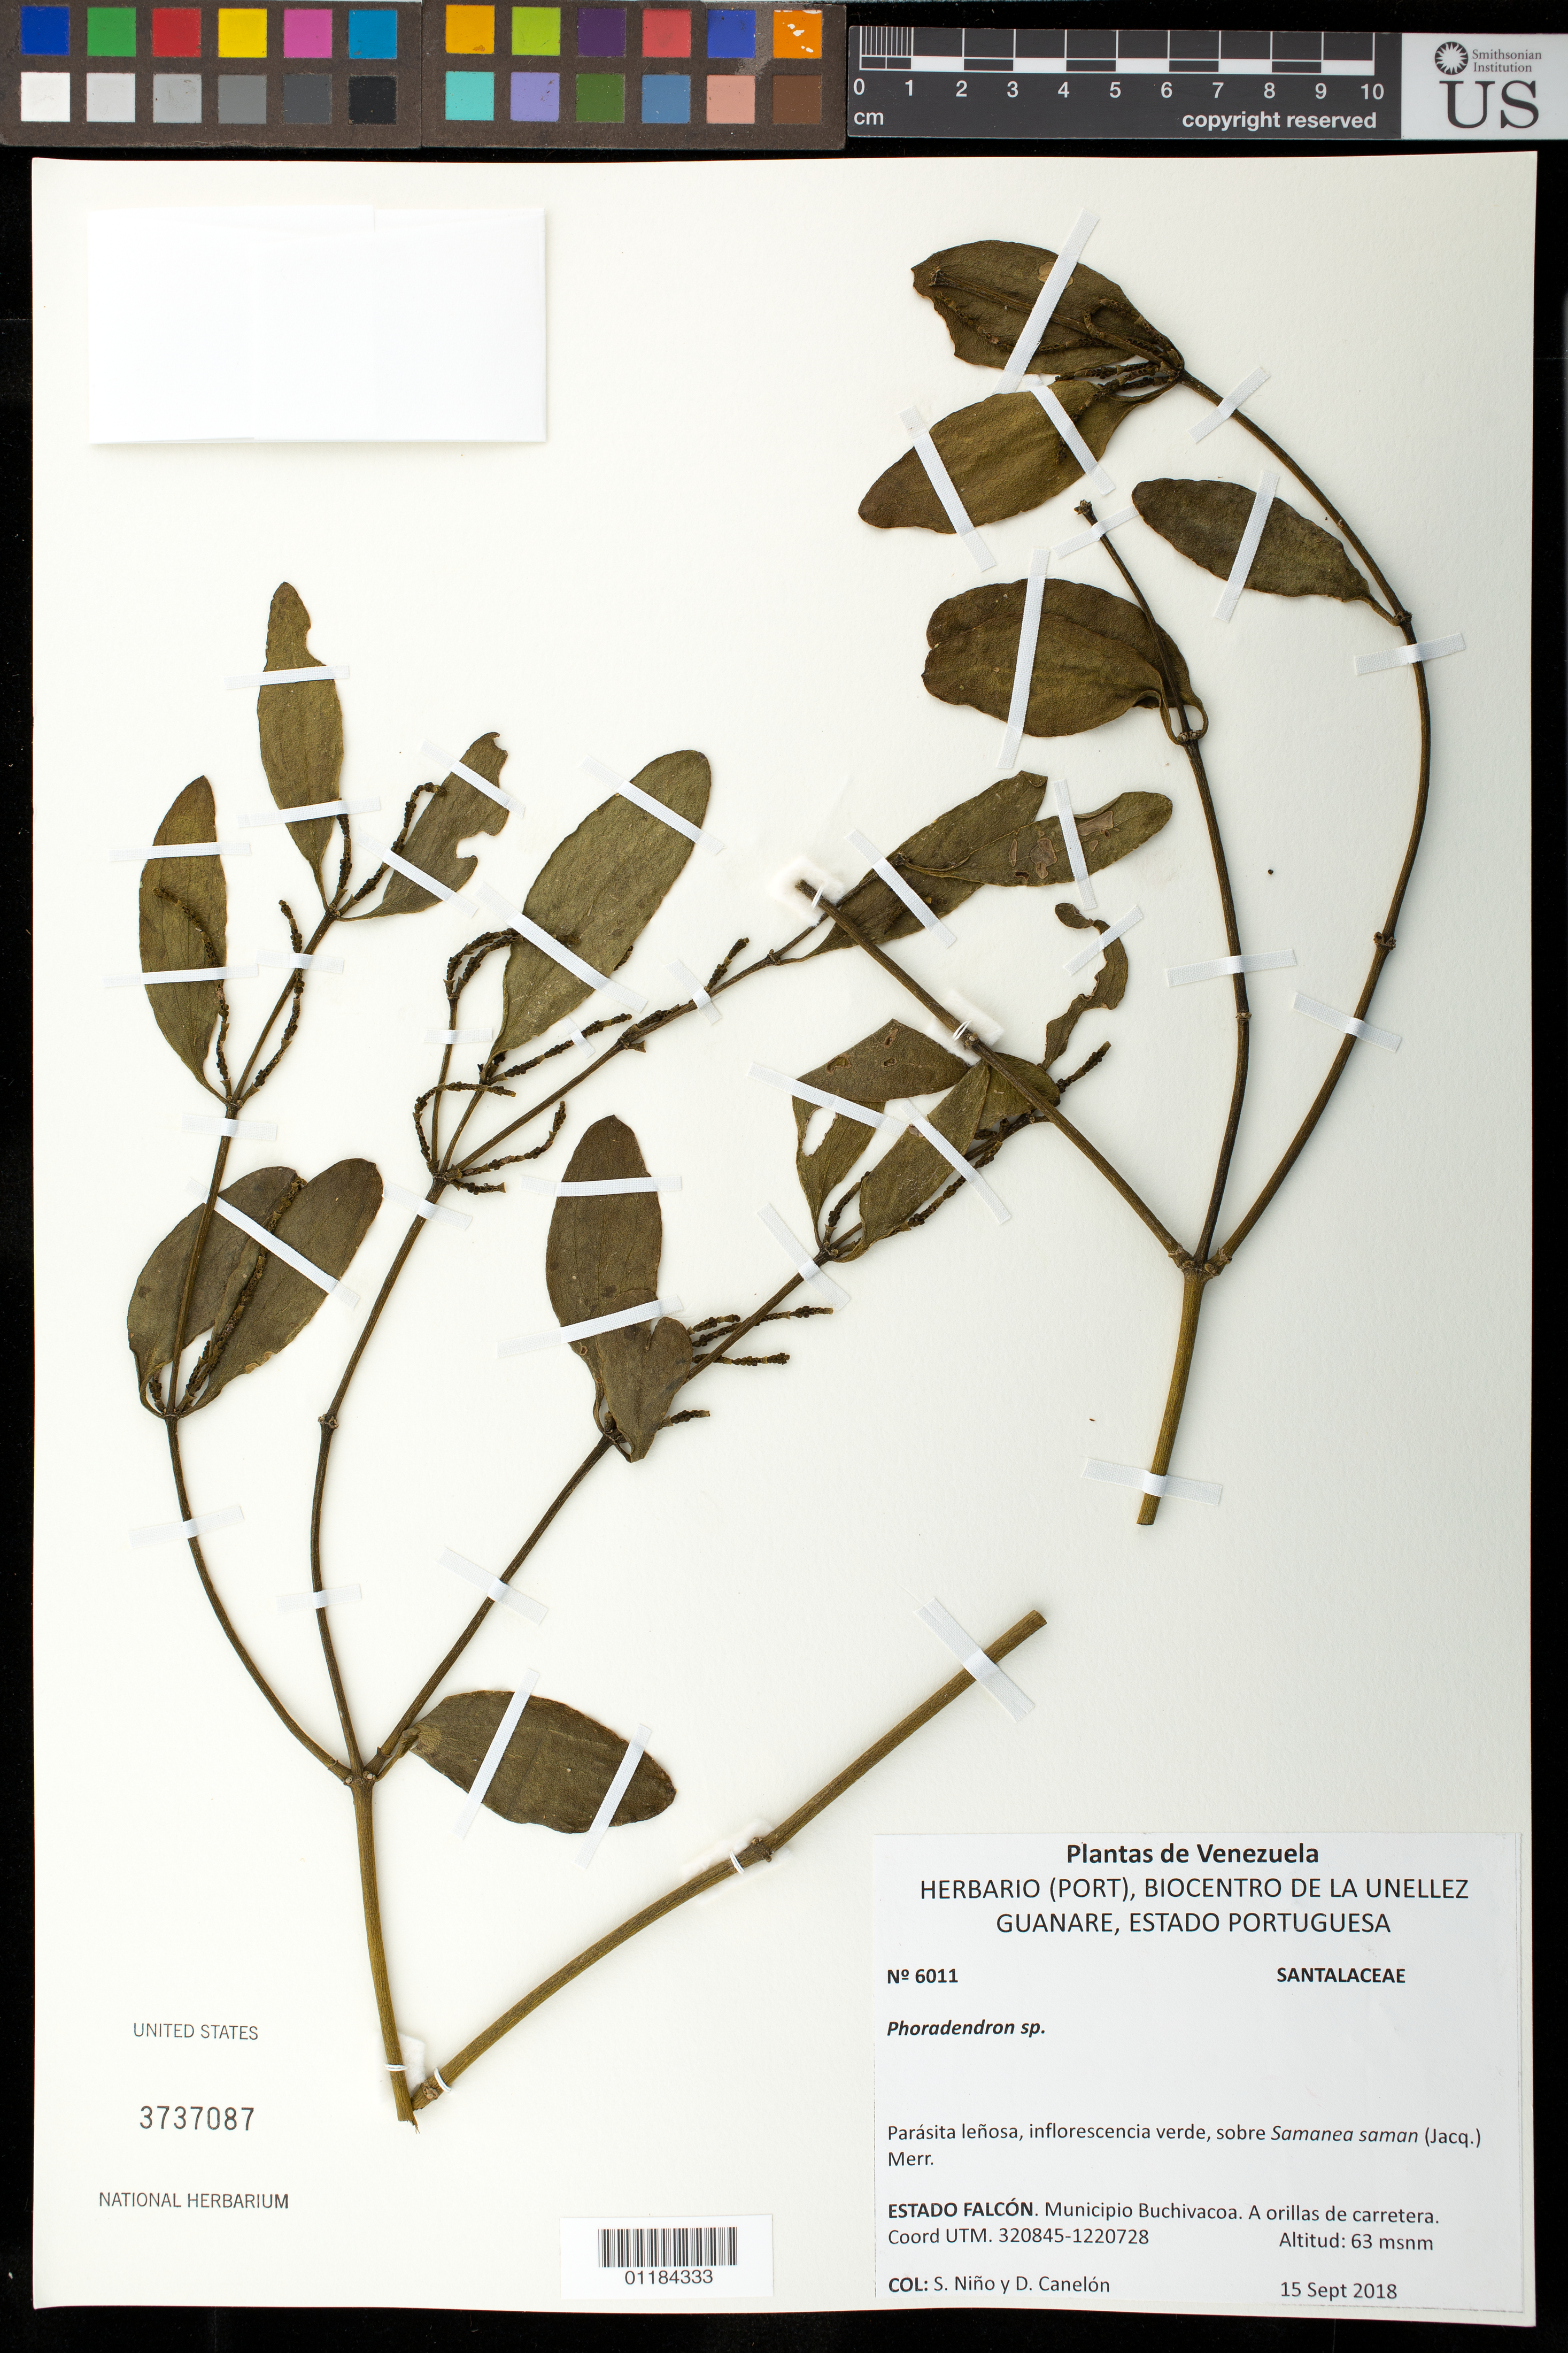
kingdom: Plantae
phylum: Tracheophyta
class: Magnoliopsida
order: Santalales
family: Viscaceae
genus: Phoradendron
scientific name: Phoradendron sp.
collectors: S. M. Niño & D. Canelón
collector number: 6011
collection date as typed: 15 Sep 2018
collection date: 2018-09-15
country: Venezuela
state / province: Falcón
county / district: Buchivacoa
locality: A orillas de carretera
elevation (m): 63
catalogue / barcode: US 3737087